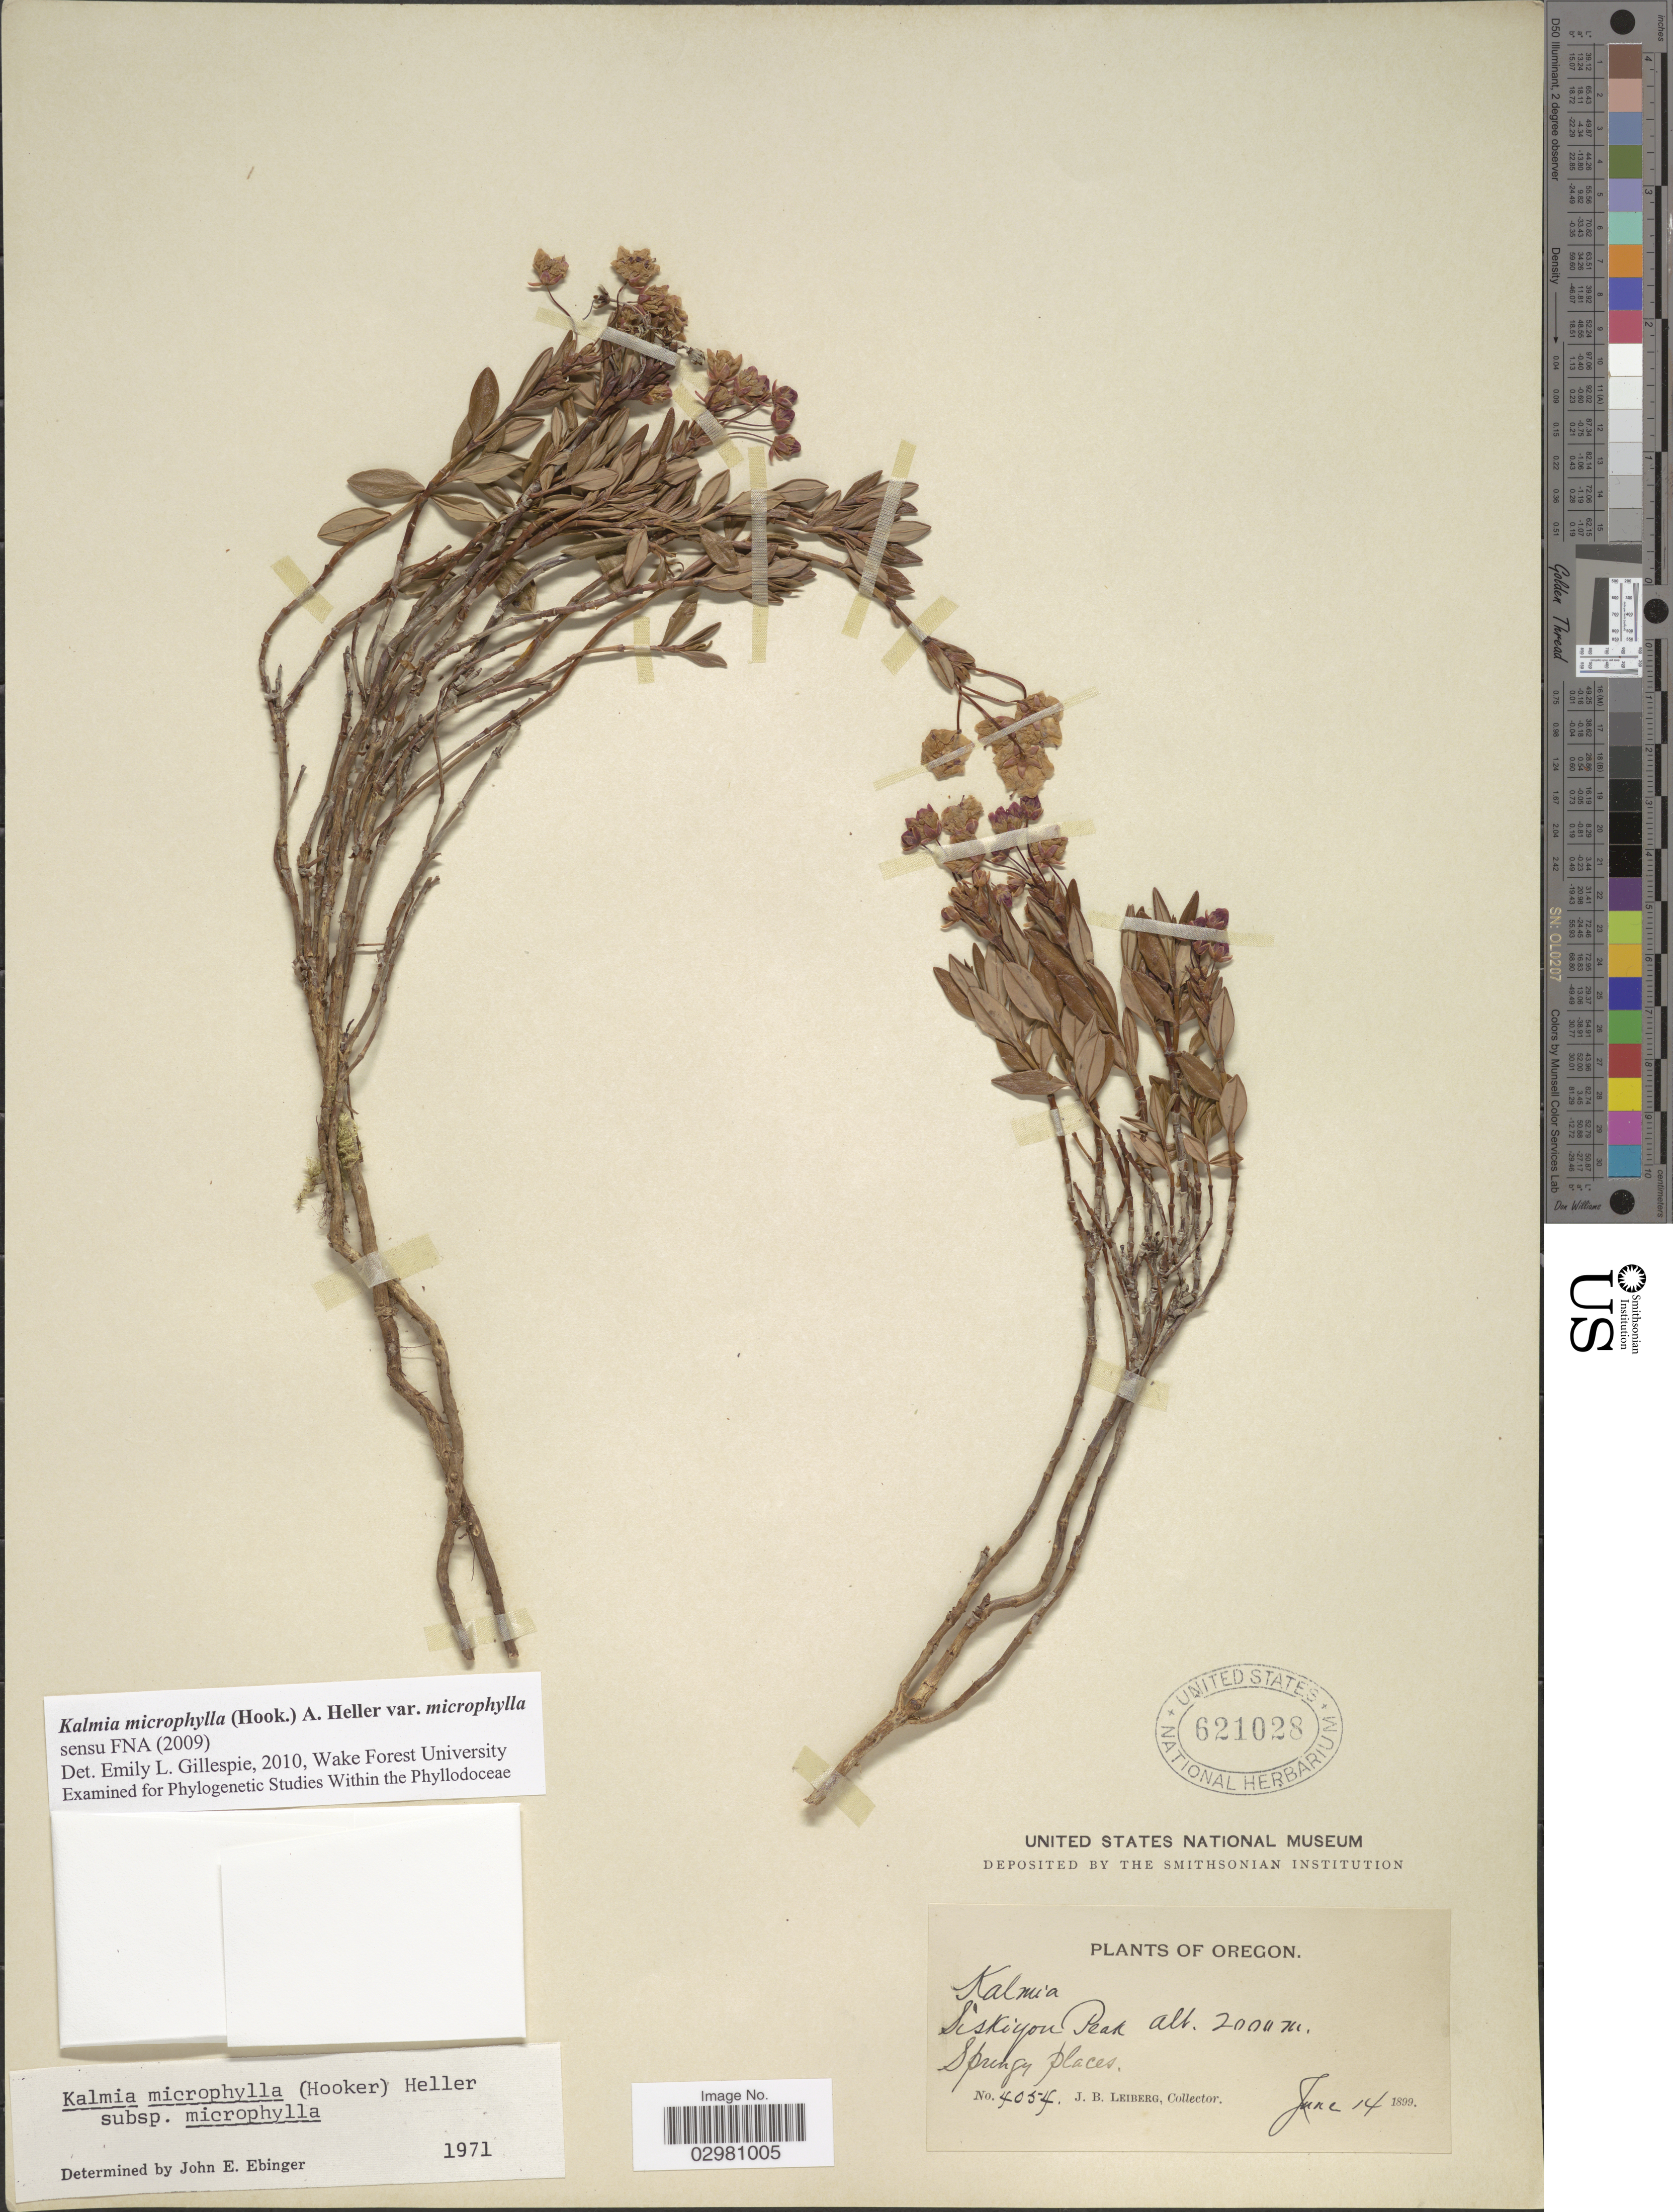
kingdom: Plantae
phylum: Tracheophyta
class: Magnoliopsida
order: Ericales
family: Ericaceae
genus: Kalmia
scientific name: Kalmia microphylla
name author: (Hook.) A. Heller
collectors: J. B. Leiberg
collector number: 4054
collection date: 1899-06-14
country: United States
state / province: Oregon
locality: Siskiyou Peak.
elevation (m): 2000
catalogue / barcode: US 621028